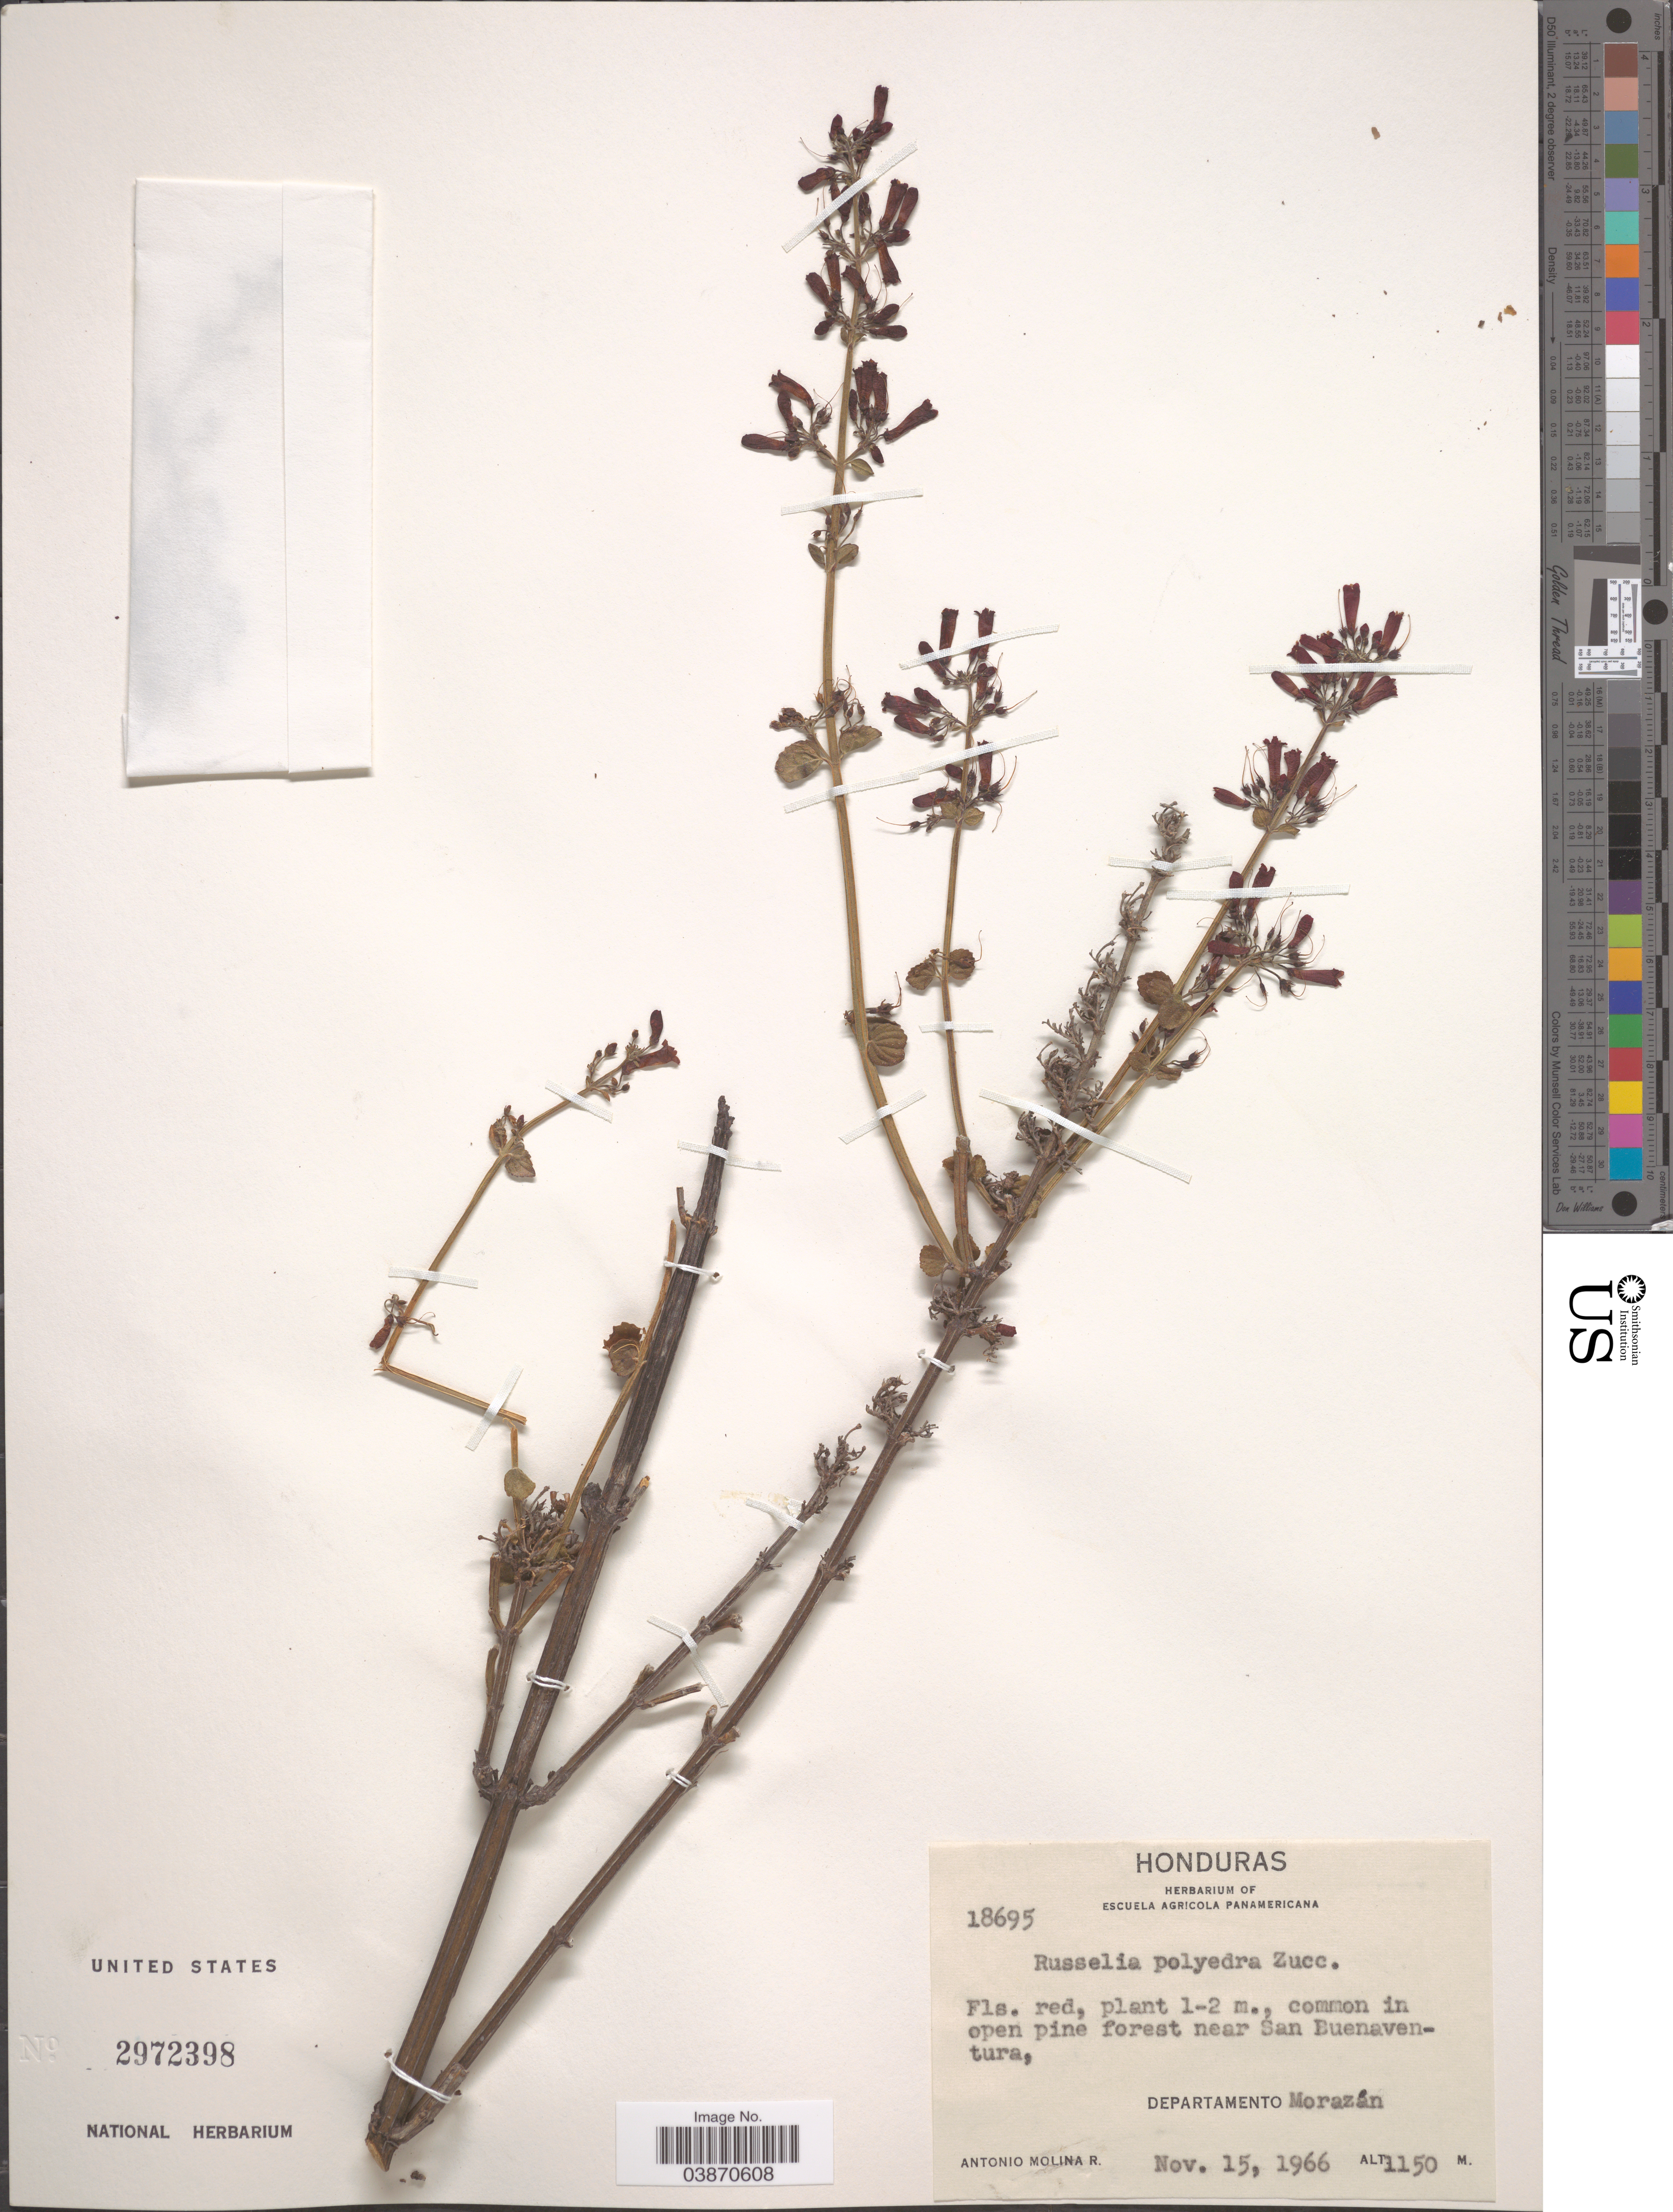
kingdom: Plantae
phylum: Tracheophyta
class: Magnoliopsida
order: Lamiales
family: Plantaginaceae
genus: Russelia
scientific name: Russelia polyedra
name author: Zucc.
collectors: A. Molina R.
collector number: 18695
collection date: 1966-11-15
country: Honduras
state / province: Fco. Morazán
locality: In open pine forest near San Buenaventura, Departamento Morazán.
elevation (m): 1150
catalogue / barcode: US 2972398